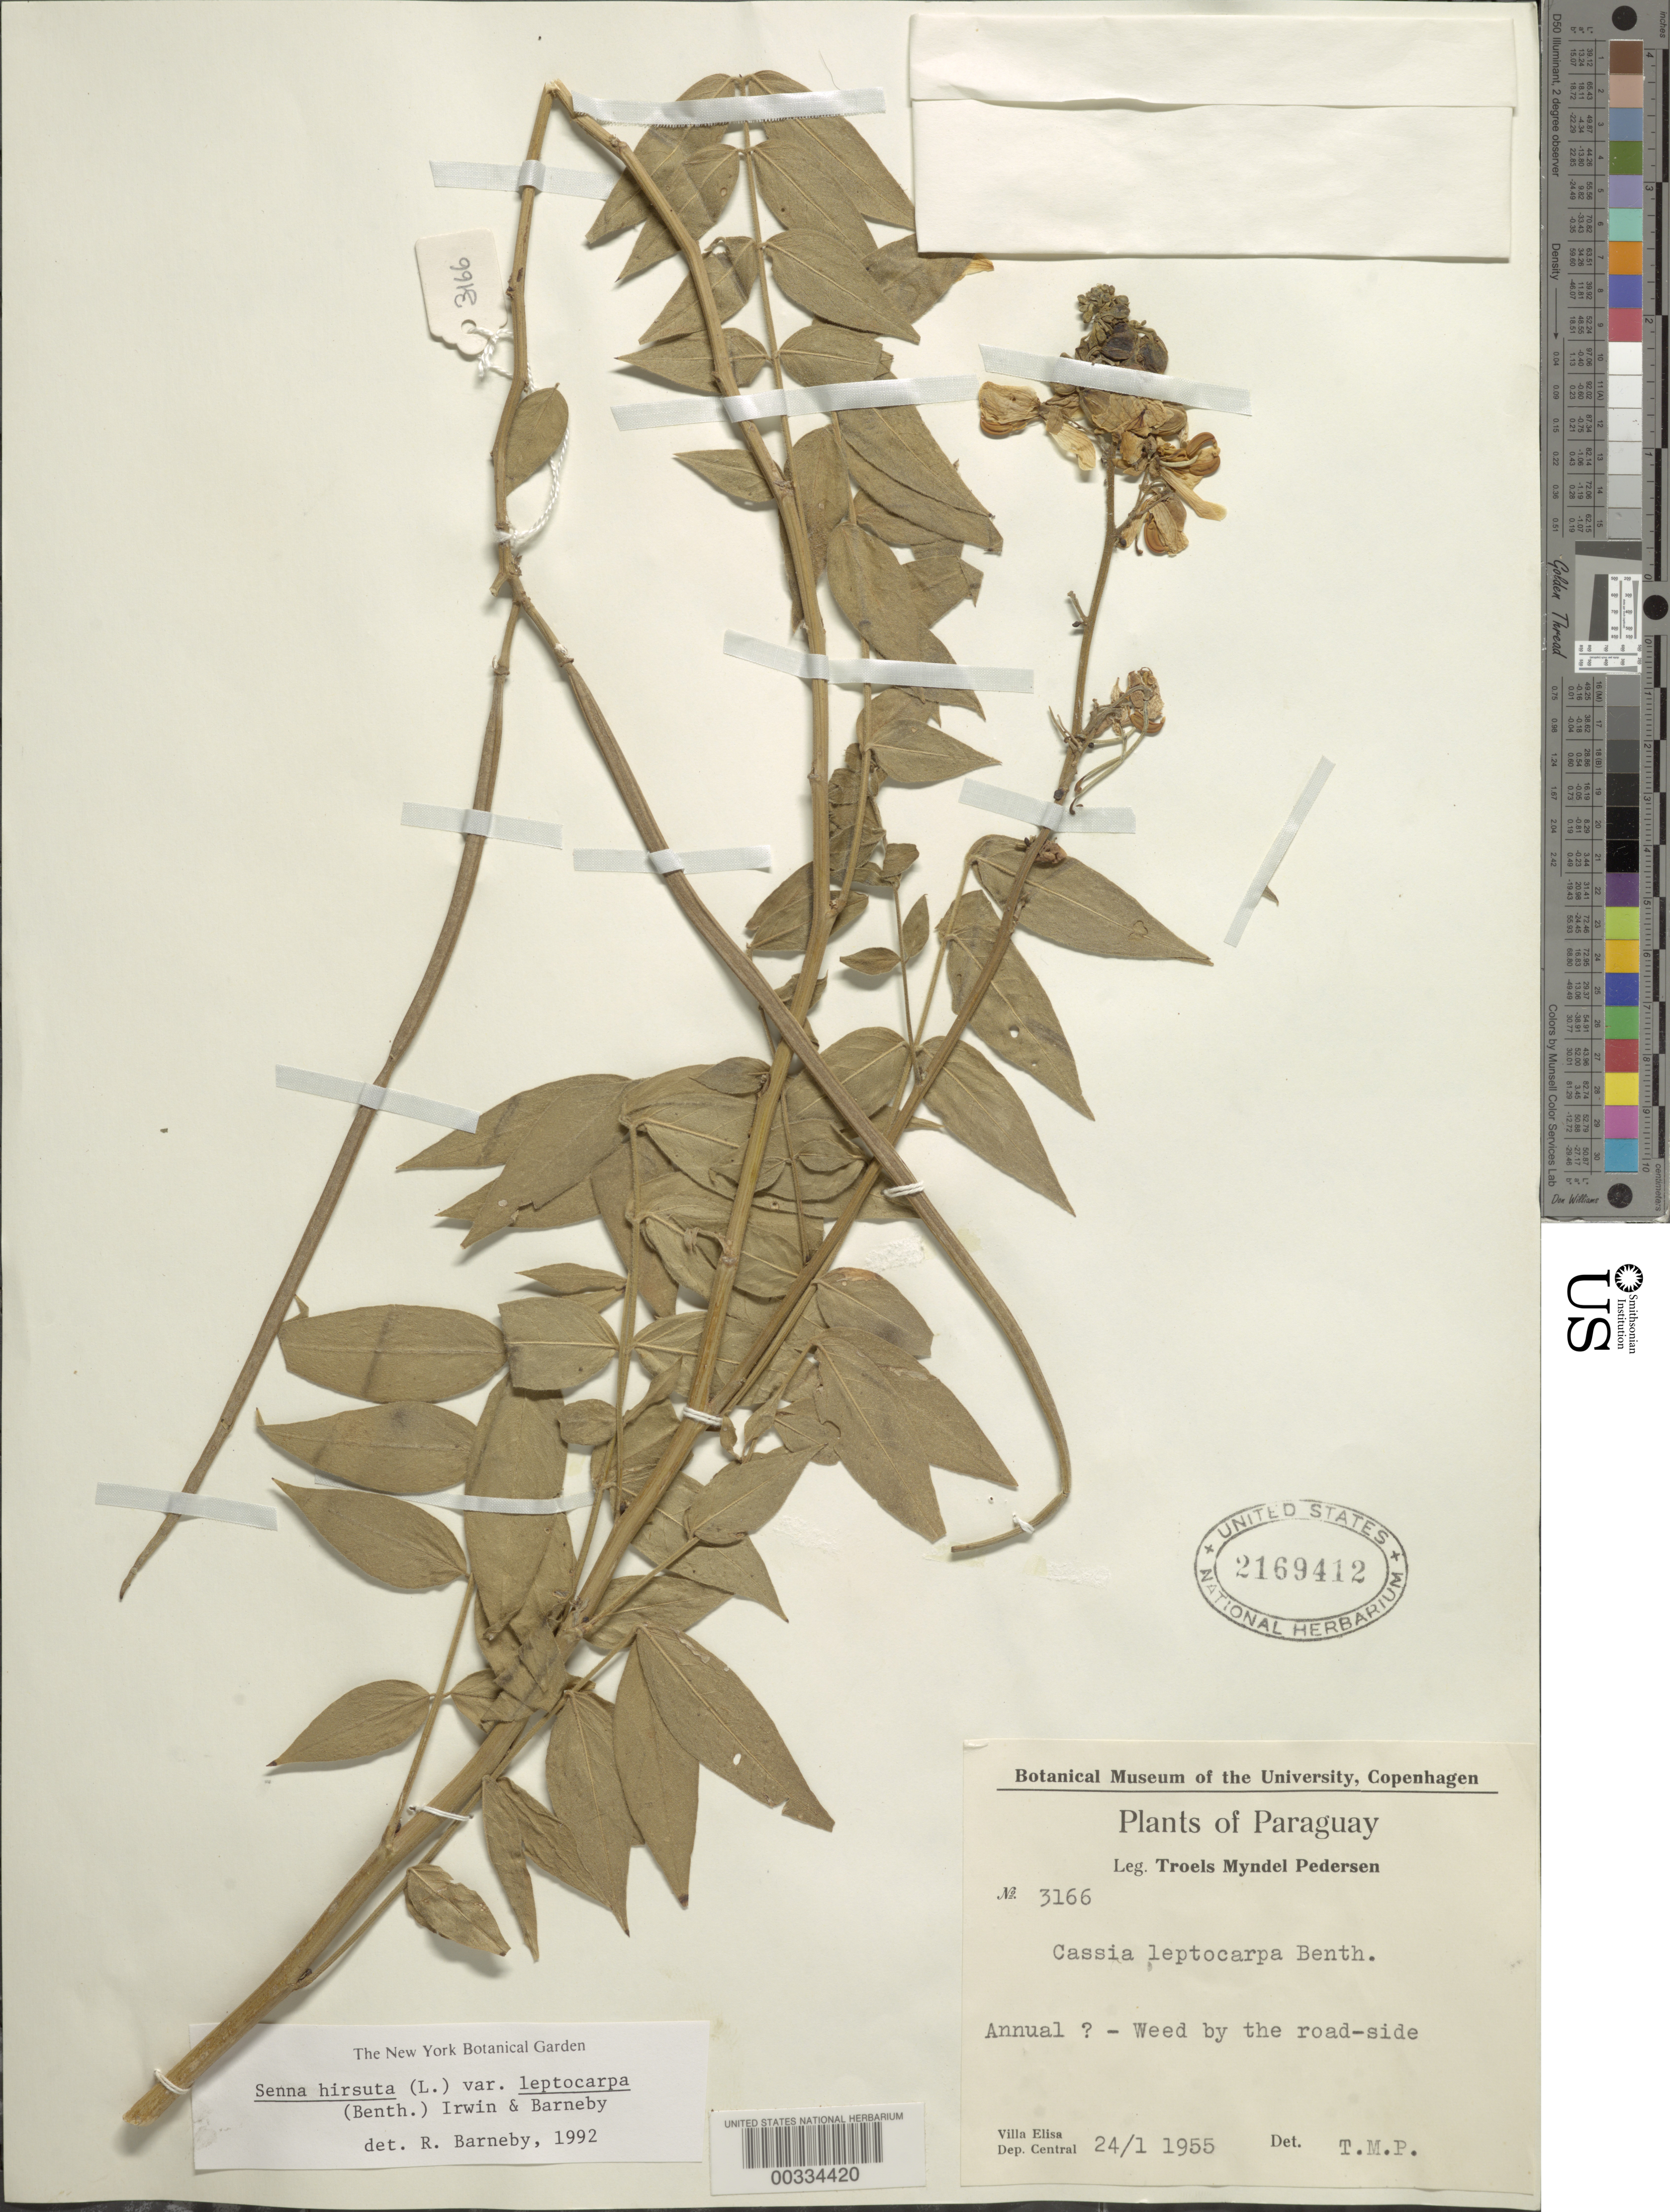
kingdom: Plantae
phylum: Tracheophyta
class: Magnoliopsida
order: Fabales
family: Fabaceae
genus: Senna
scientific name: Senna hirsuta var. leptocarpa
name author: (Benth.) H.S. Irwin & Barneby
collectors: T. M. Pedersen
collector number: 3166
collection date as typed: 24 Jan 1955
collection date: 1955-01-24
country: Paraguay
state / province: Central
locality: Villa elis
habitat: By roadside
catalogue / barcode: US 2169412